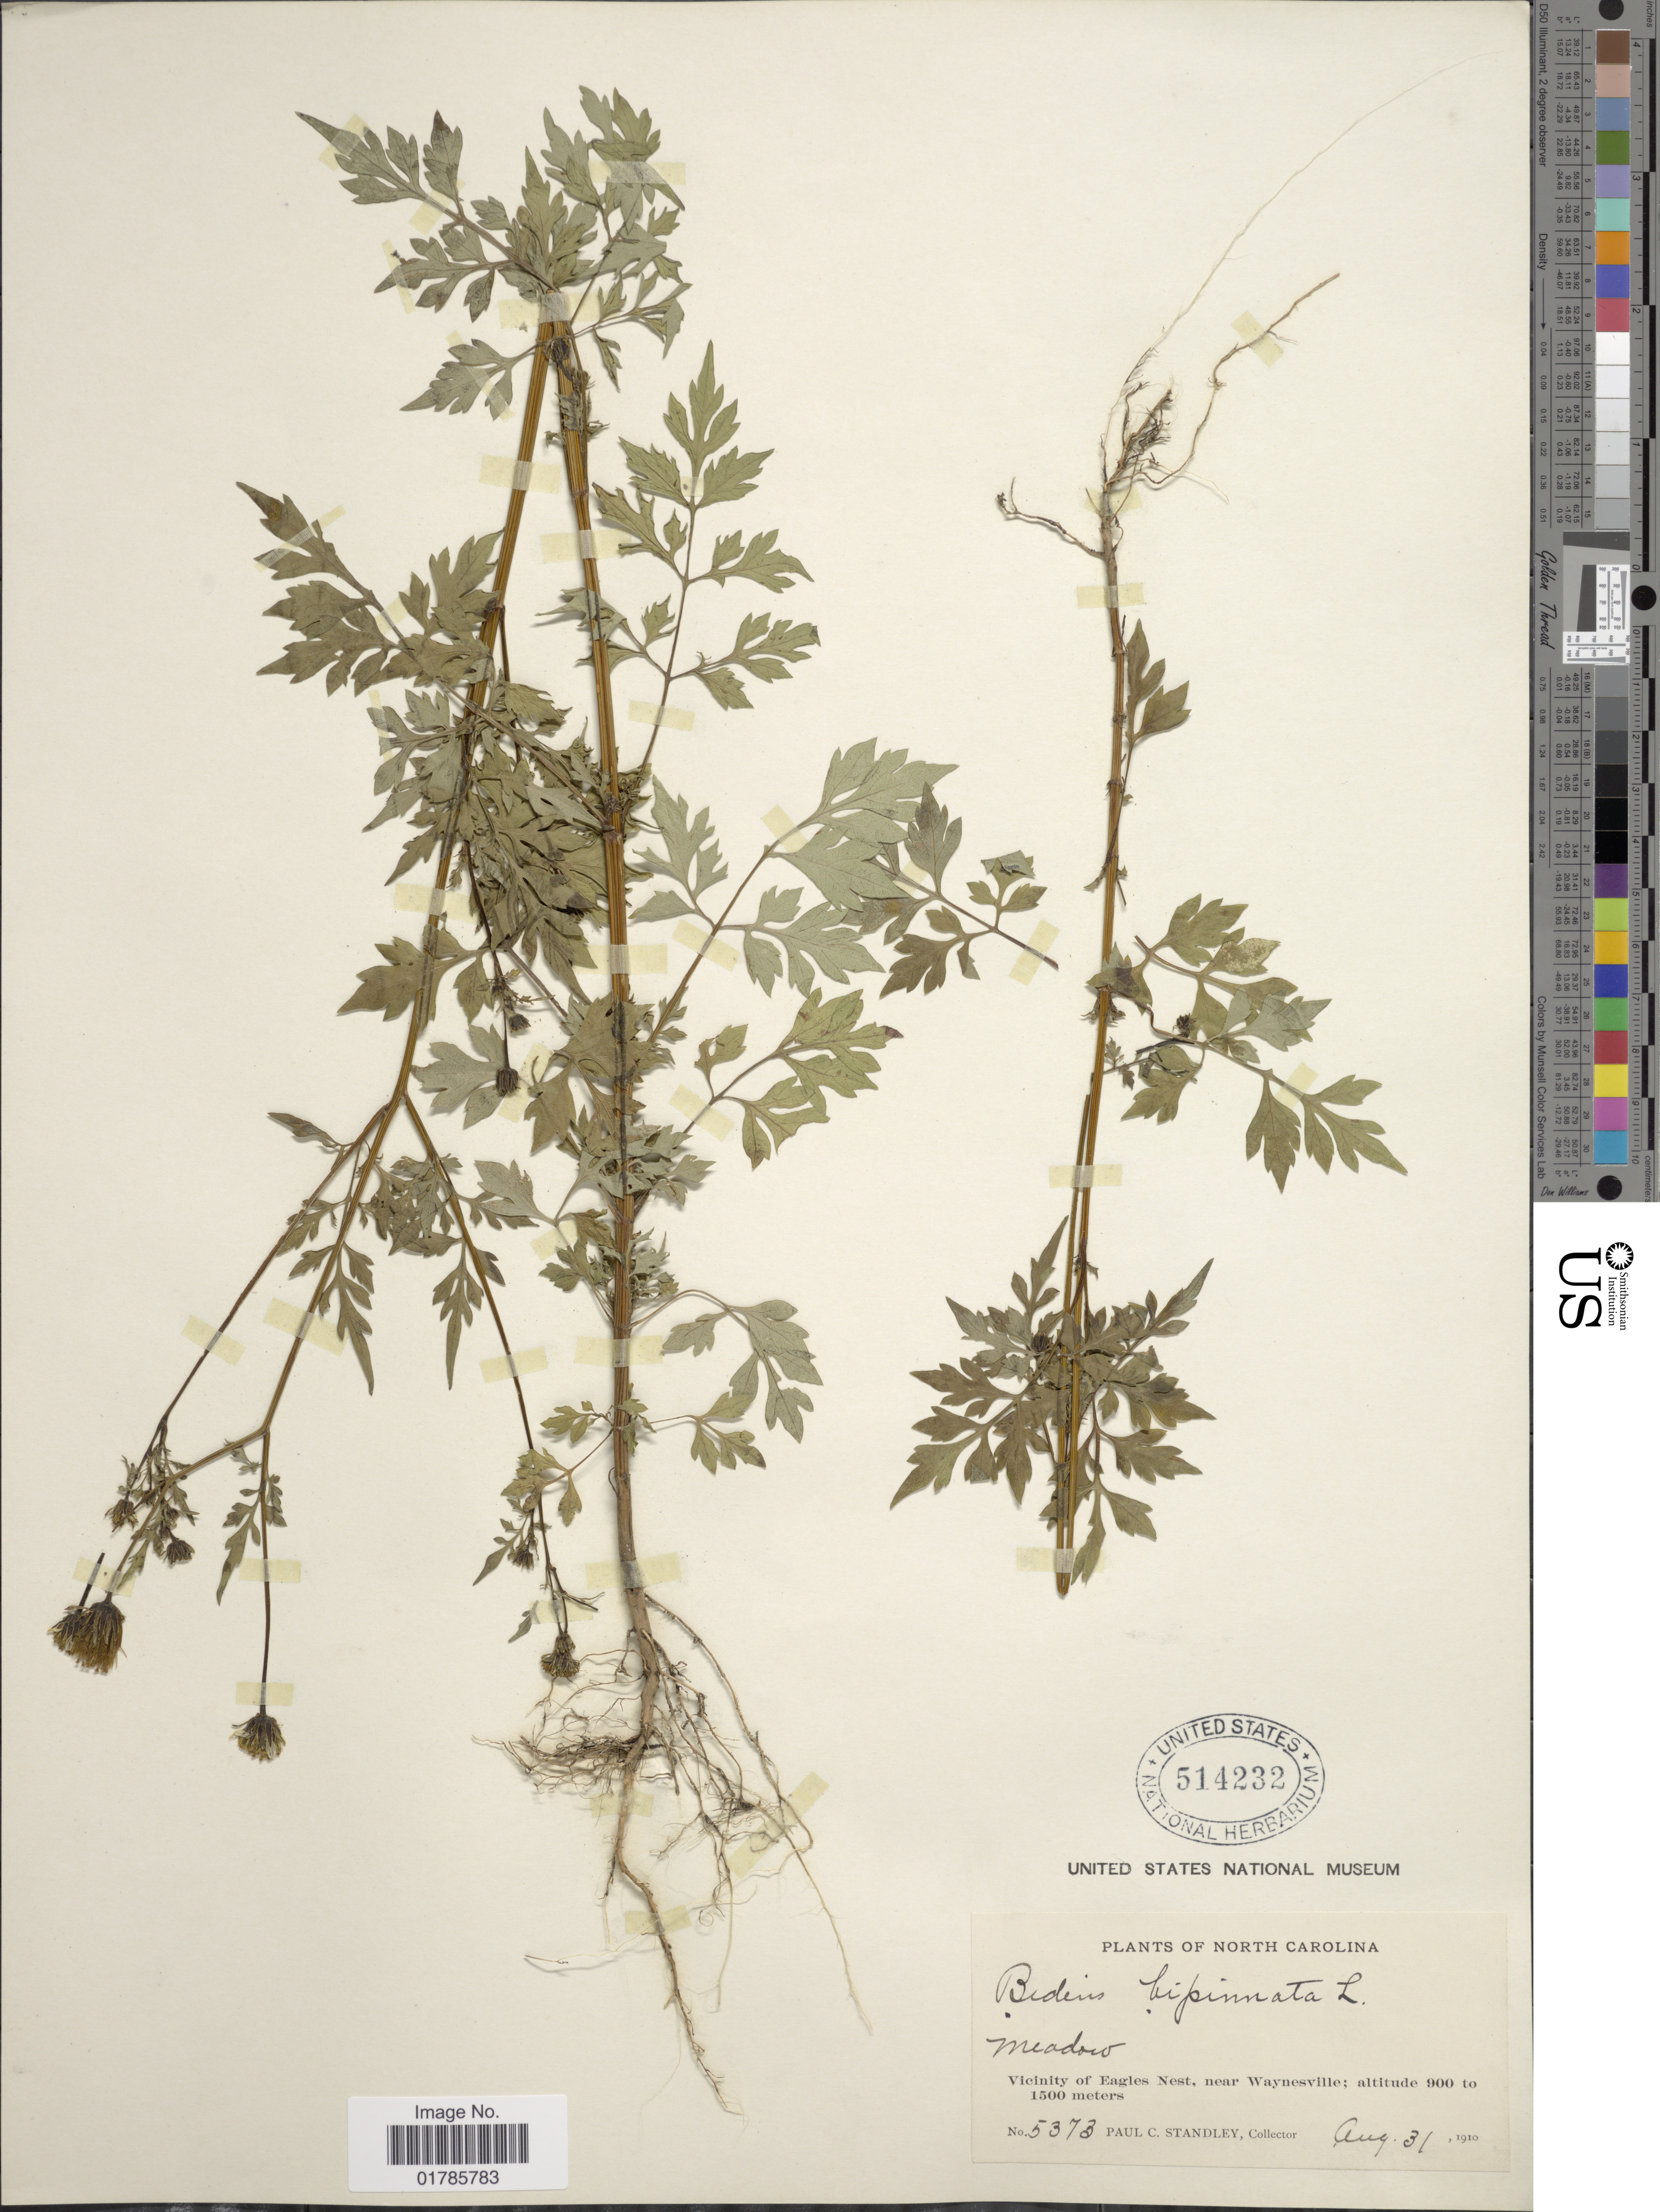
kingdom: Plantae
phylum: Tracheophyta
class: Magnoliopsida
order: Asterales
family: Asteraceae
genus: Bidens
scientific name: Bidens bipinnata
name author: L.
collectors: P. C. Standley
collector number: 5373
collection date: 1910-08-31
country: United States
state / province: North Carolina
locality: Vicinity of Eagles Nest, near Waynesville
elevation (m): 900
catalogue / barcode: US 514232